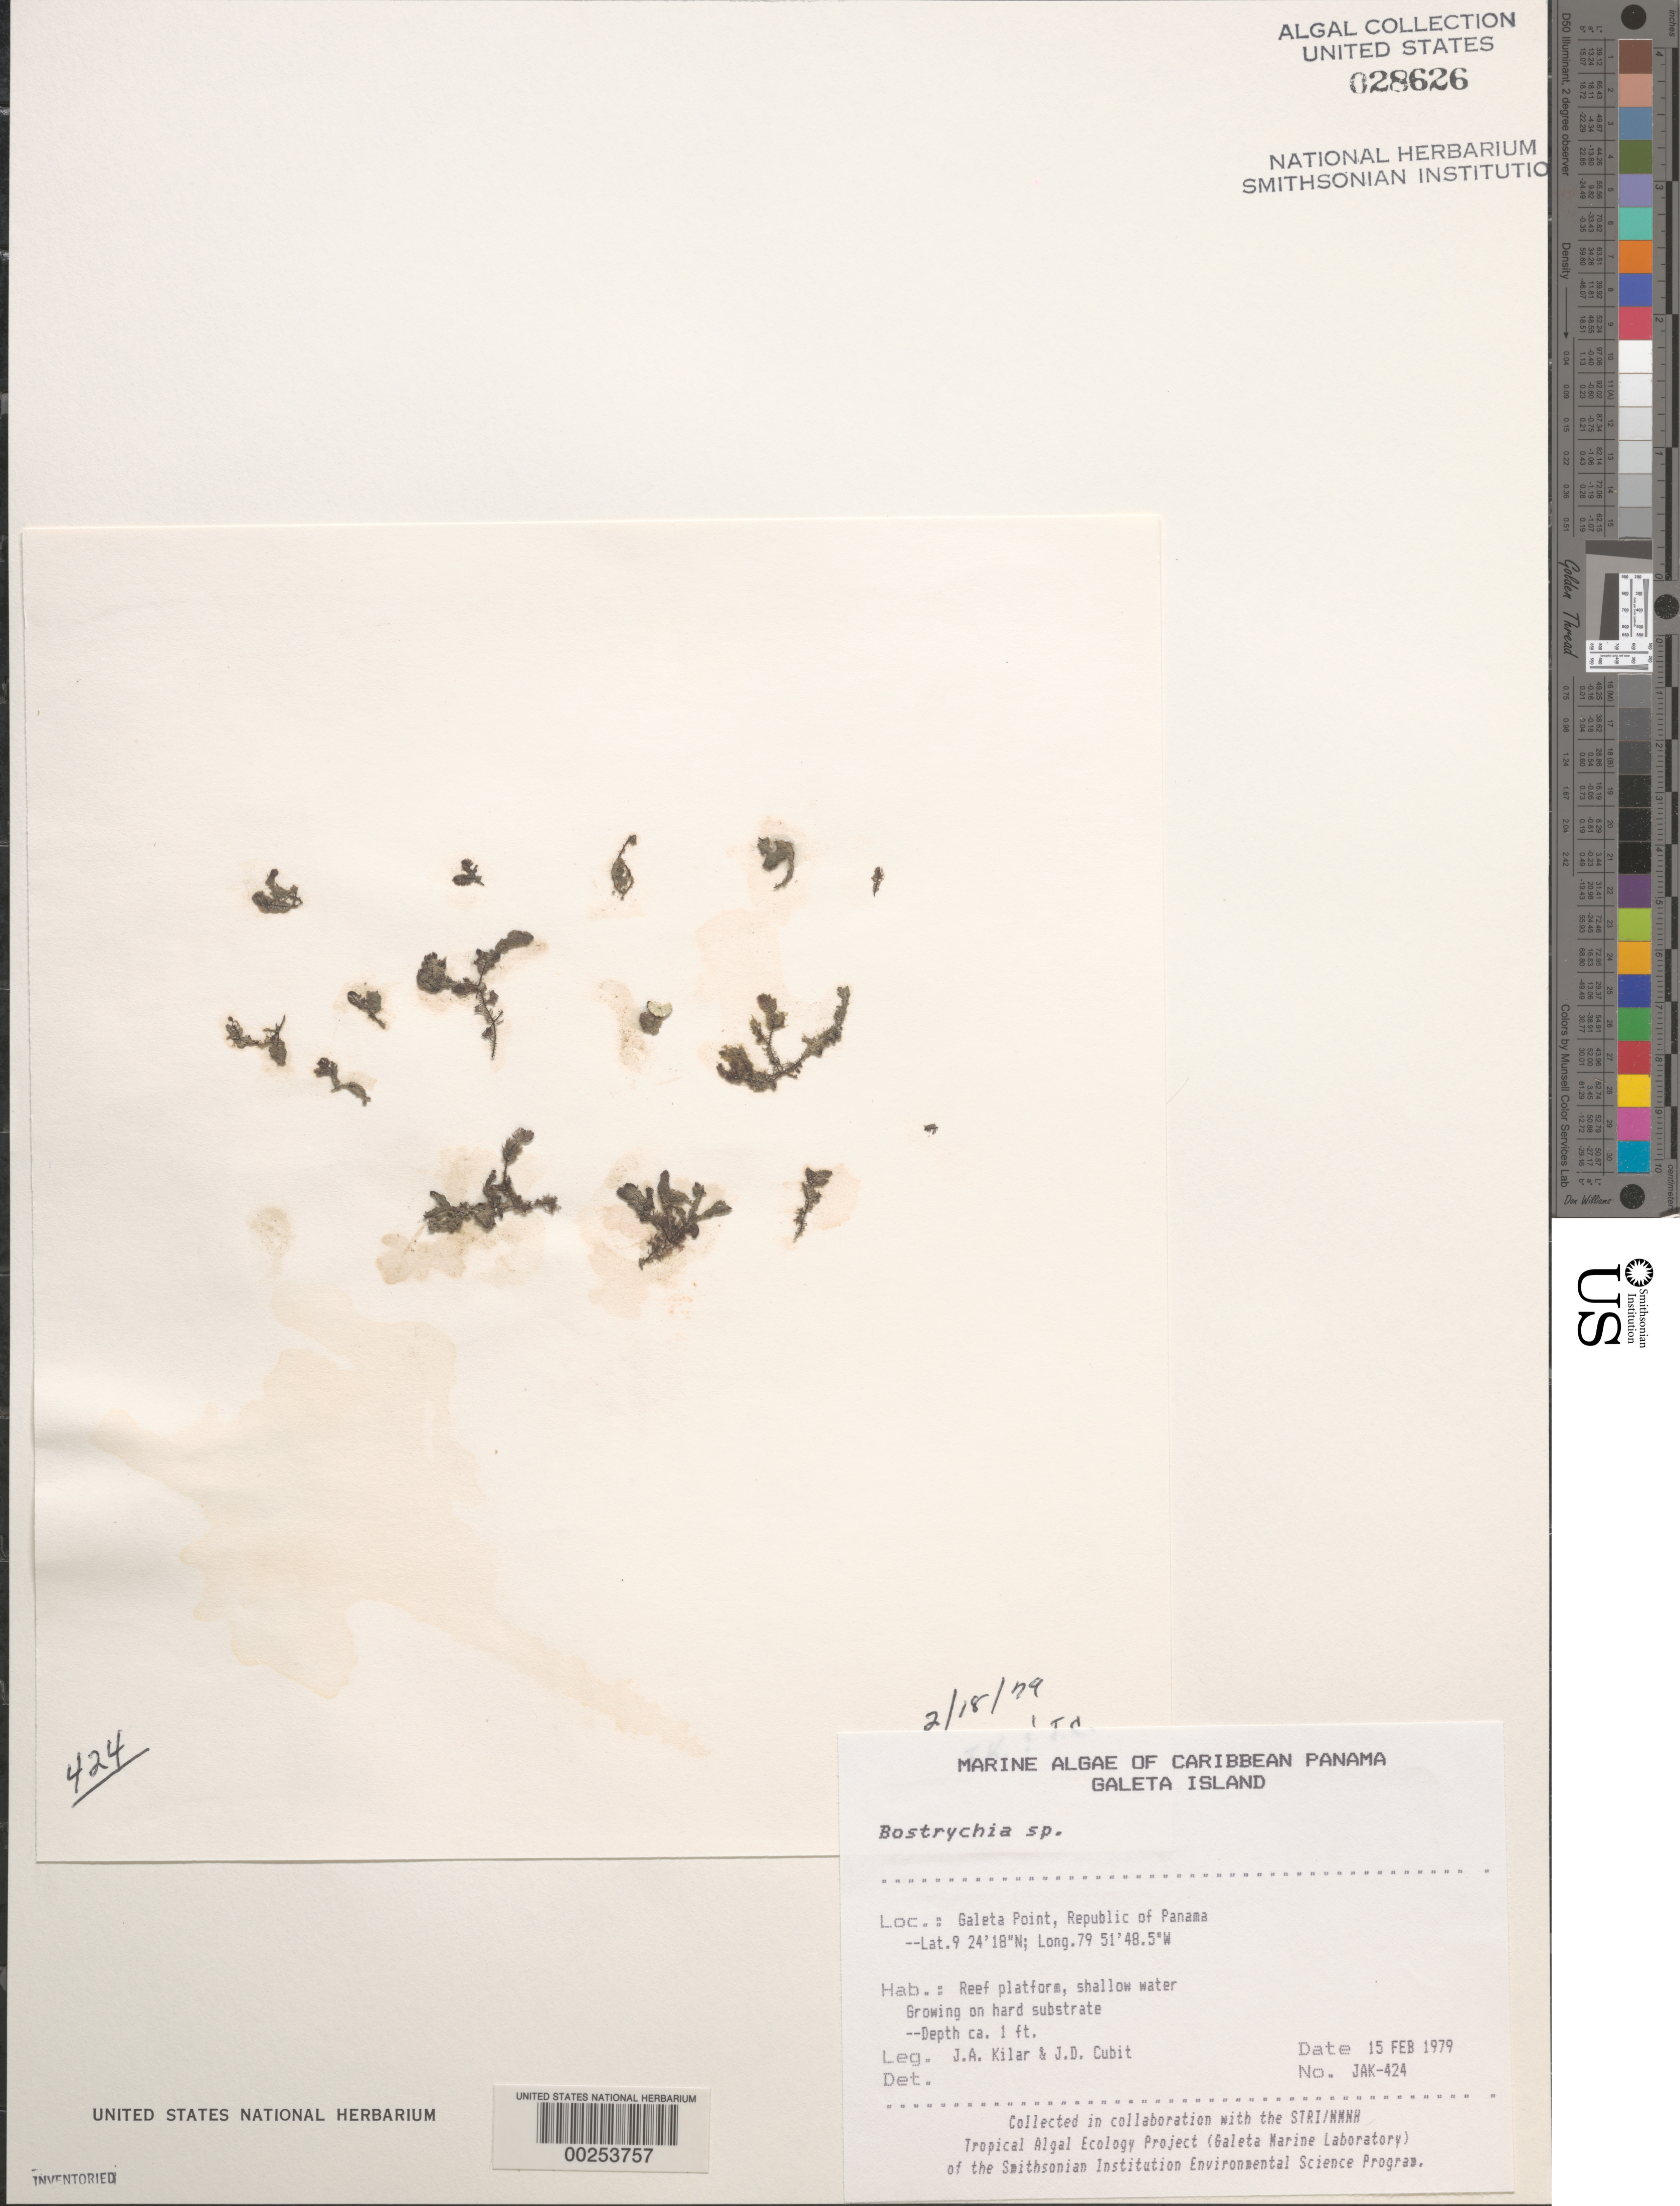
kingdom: Plantae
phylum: Rhodophyta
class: Florideophyceae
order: Ceramiales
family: Rhodomelaceae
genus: Bostrychia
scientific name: Bostrychia sp.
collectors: J. A. Kilar & J. Cubit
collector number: JAK-424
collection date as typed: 15 Feb 1979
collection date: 1979-02-15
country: Panama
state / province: Colón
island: Galeta Island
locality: Galeta Point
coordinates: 9 24' 18" N, 79 51' 48.5" W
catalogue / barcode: US 28626